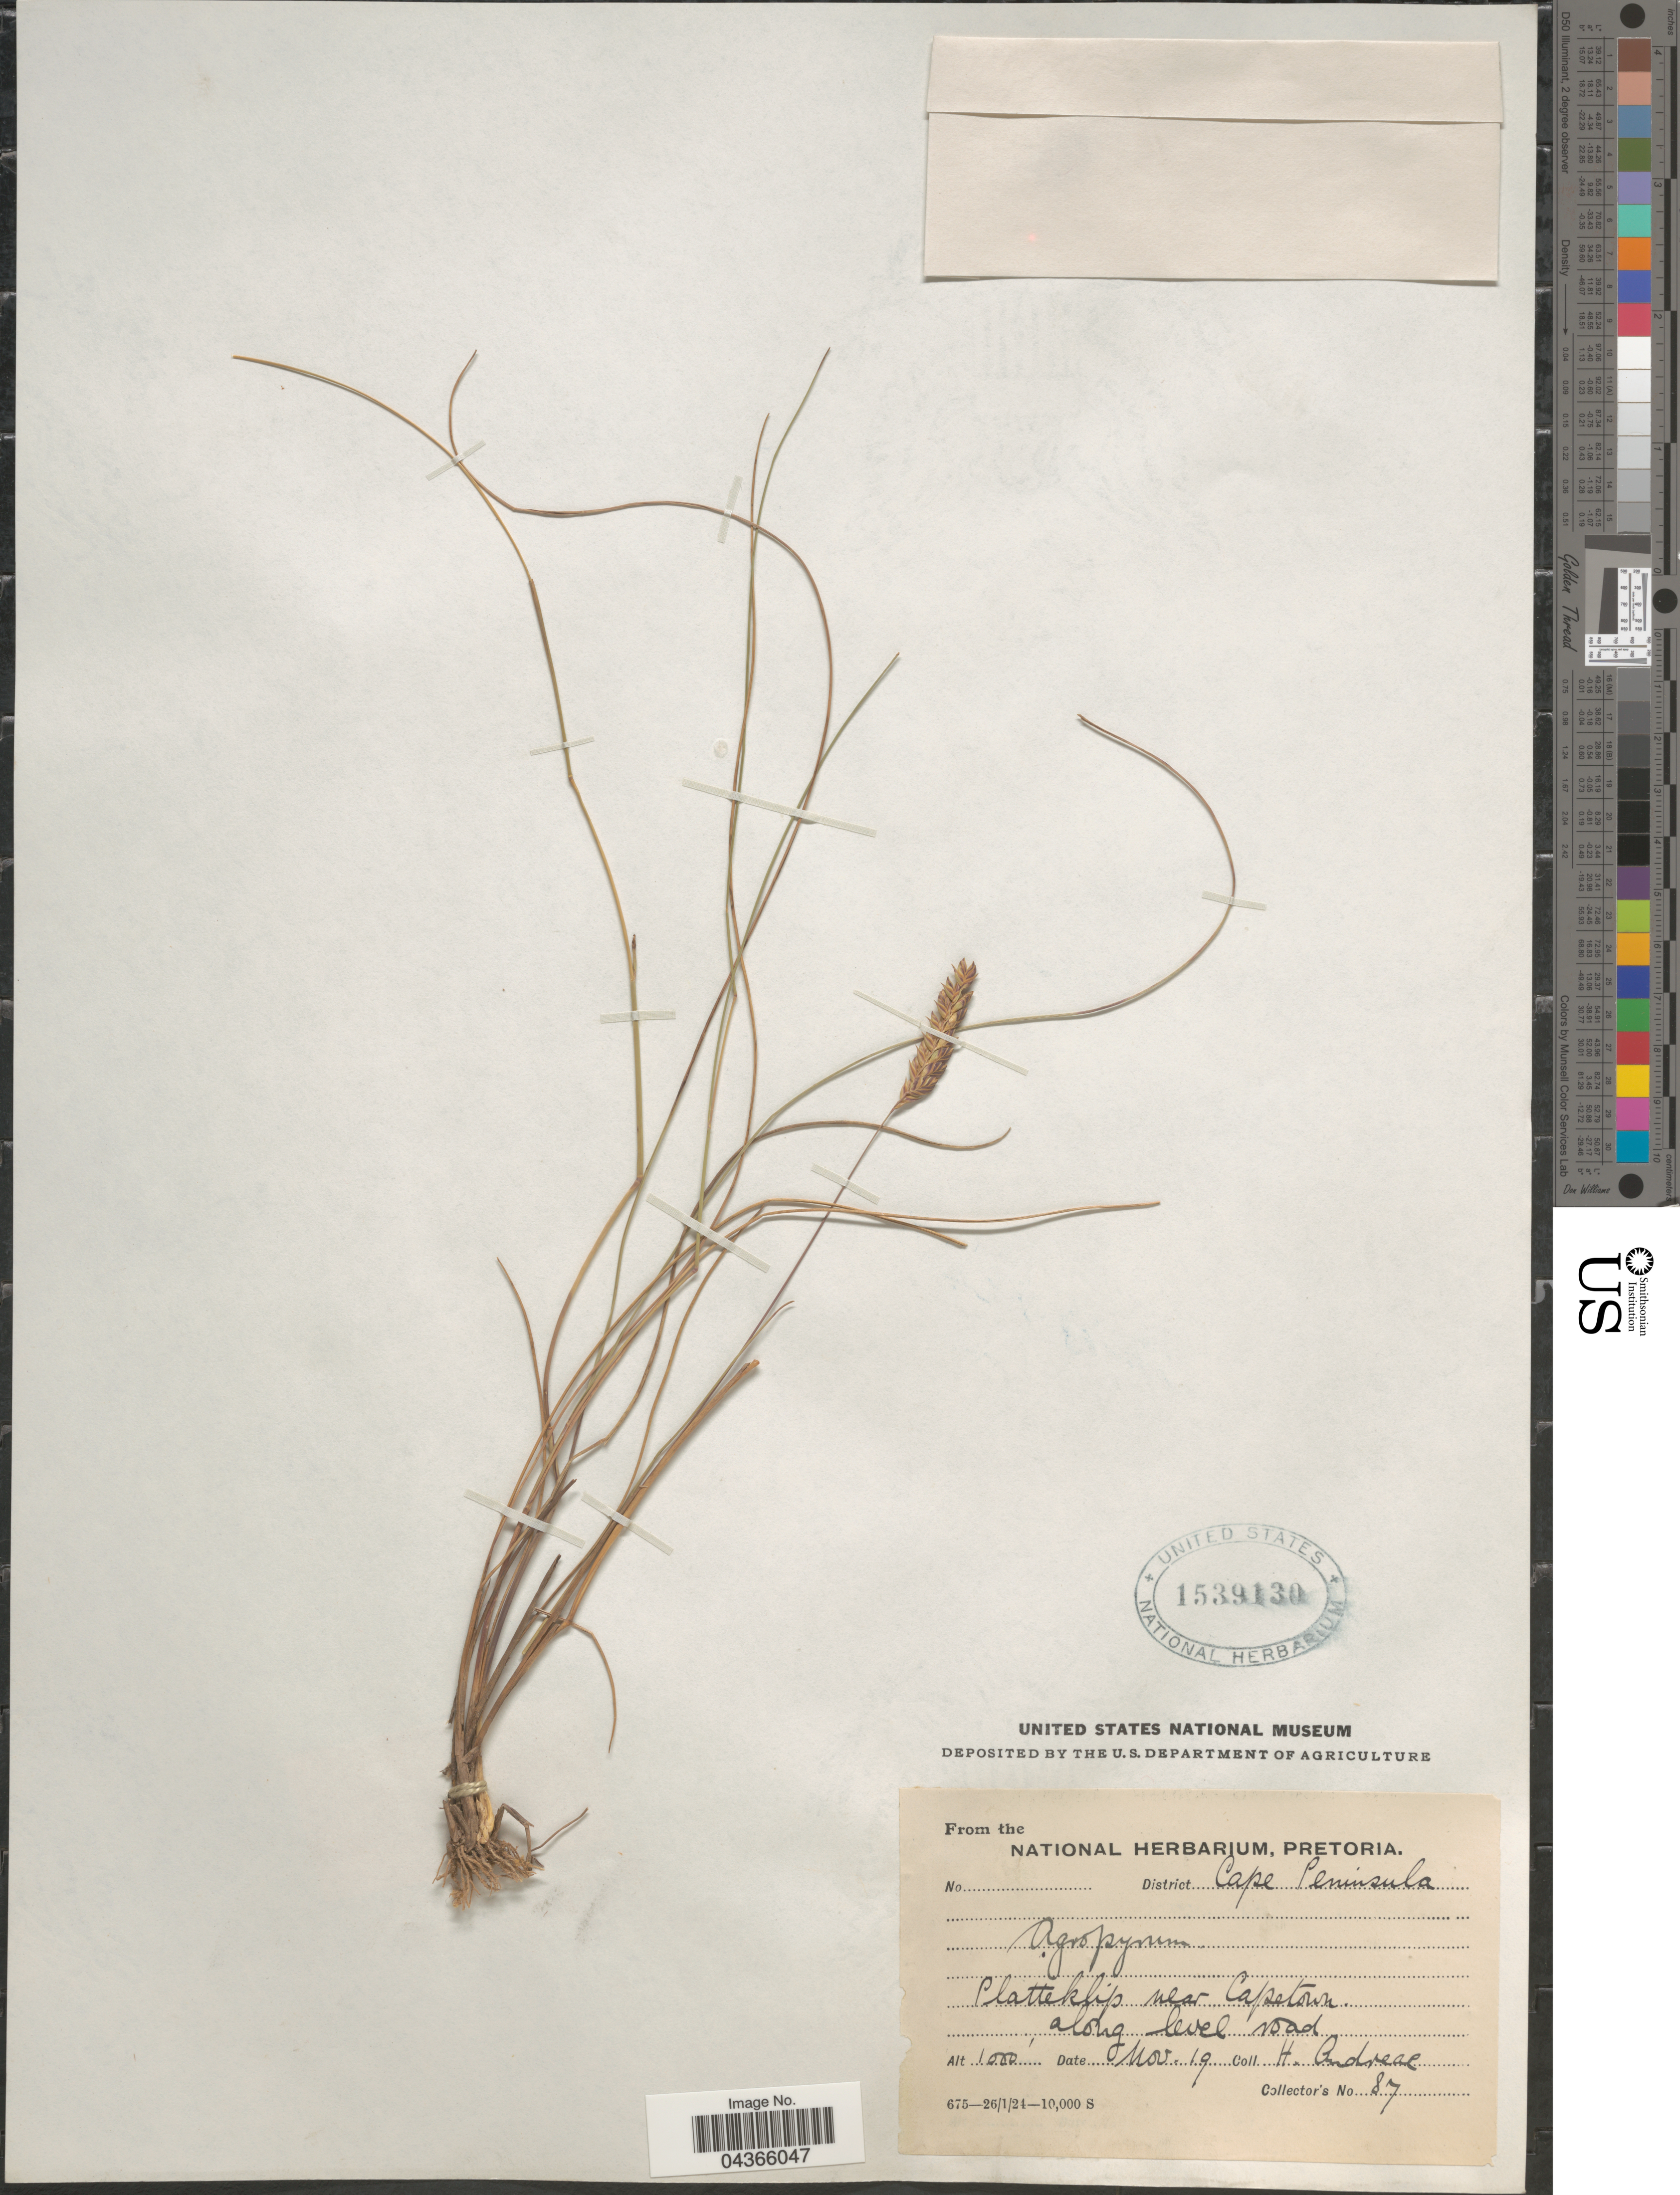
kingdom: Plantae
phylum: Tracheophyta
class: Liliopsida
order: Poales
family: Poaceae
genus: Tribolium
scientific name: Tribolium uniolae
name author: (L. f.) Renvoize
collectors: H. Andreae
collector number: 87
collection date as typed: Transcribed d/m/y: /11/19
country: South Africa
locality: District Cape Peninsula. Platteklip near Capetown along level road.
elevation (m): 305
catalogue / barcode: US 1539130